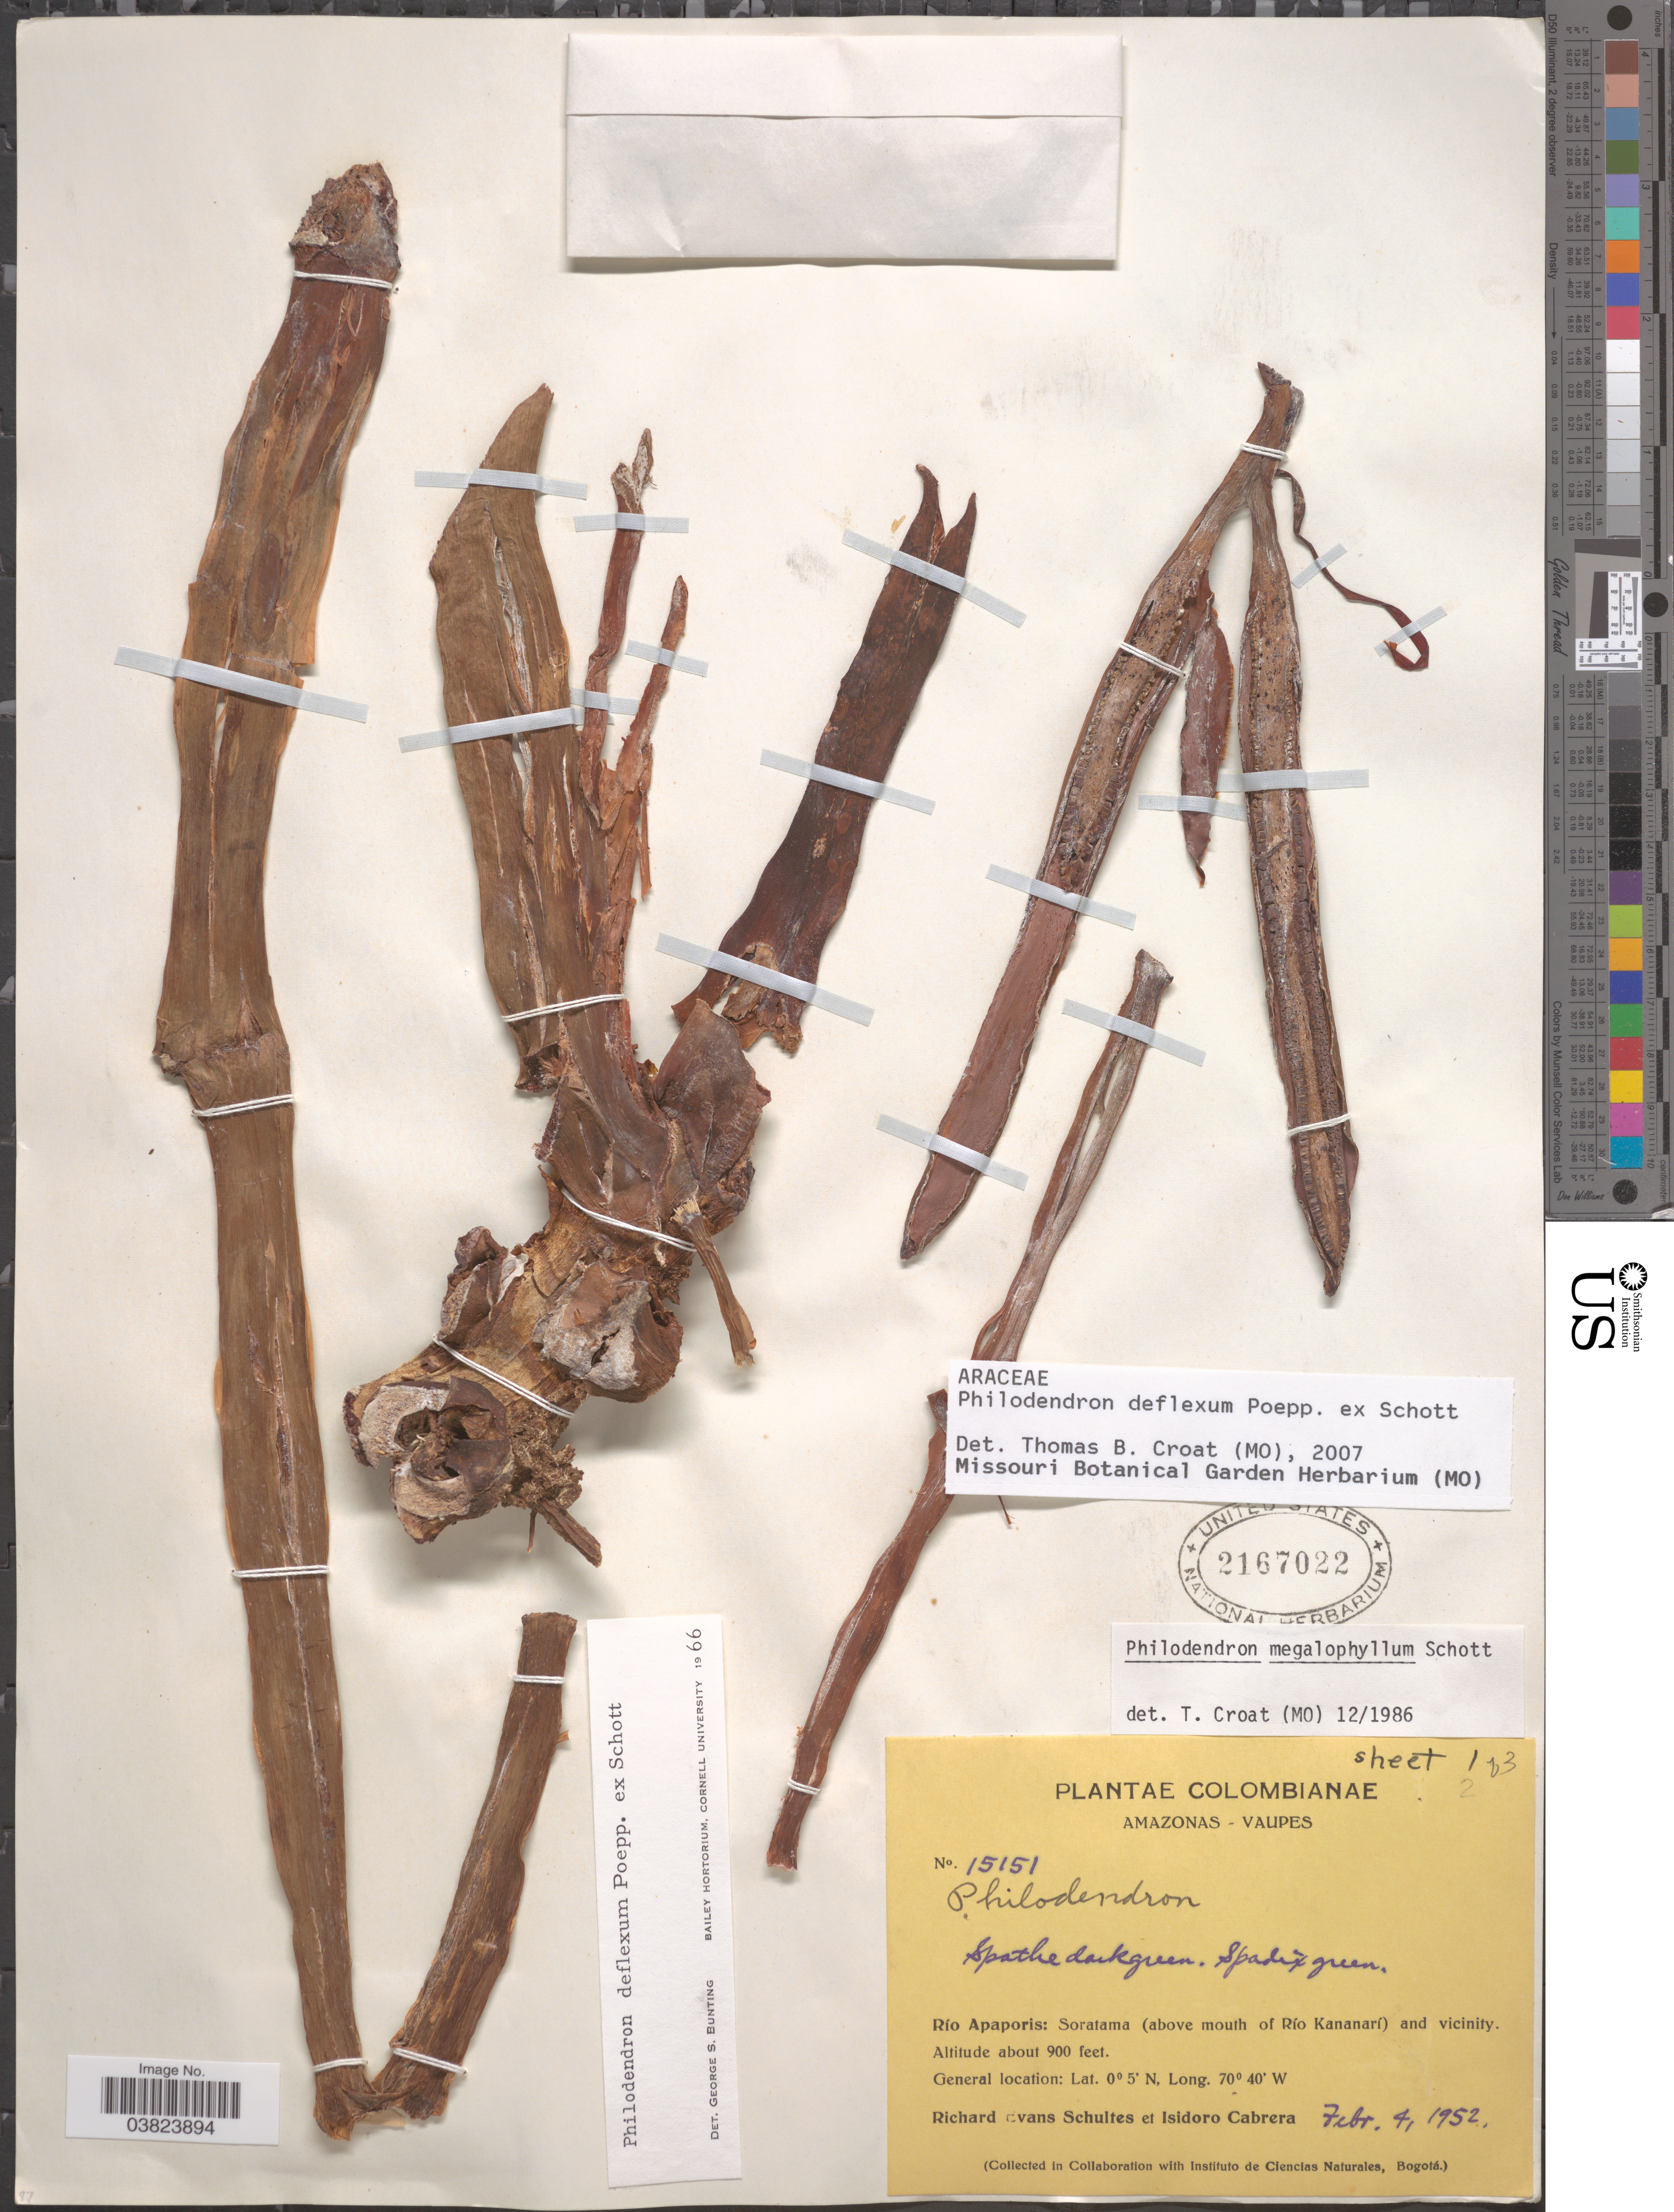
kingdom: Plantae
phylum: Tracheophyta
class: Liliopsida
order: Alismatales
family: Araceae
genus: Philodendron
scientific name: Philodendron deflexum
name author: Poepp. ex Schott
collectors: R. E. Schultes & I. Cabrera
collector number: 15151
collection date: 1952-02-04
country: Colombia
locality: Amazonas-Vaupes. Río Apaporis: Soratama (above mouth of Río Kananarí) and vicinity.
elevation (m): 274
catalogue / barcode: US 2167022